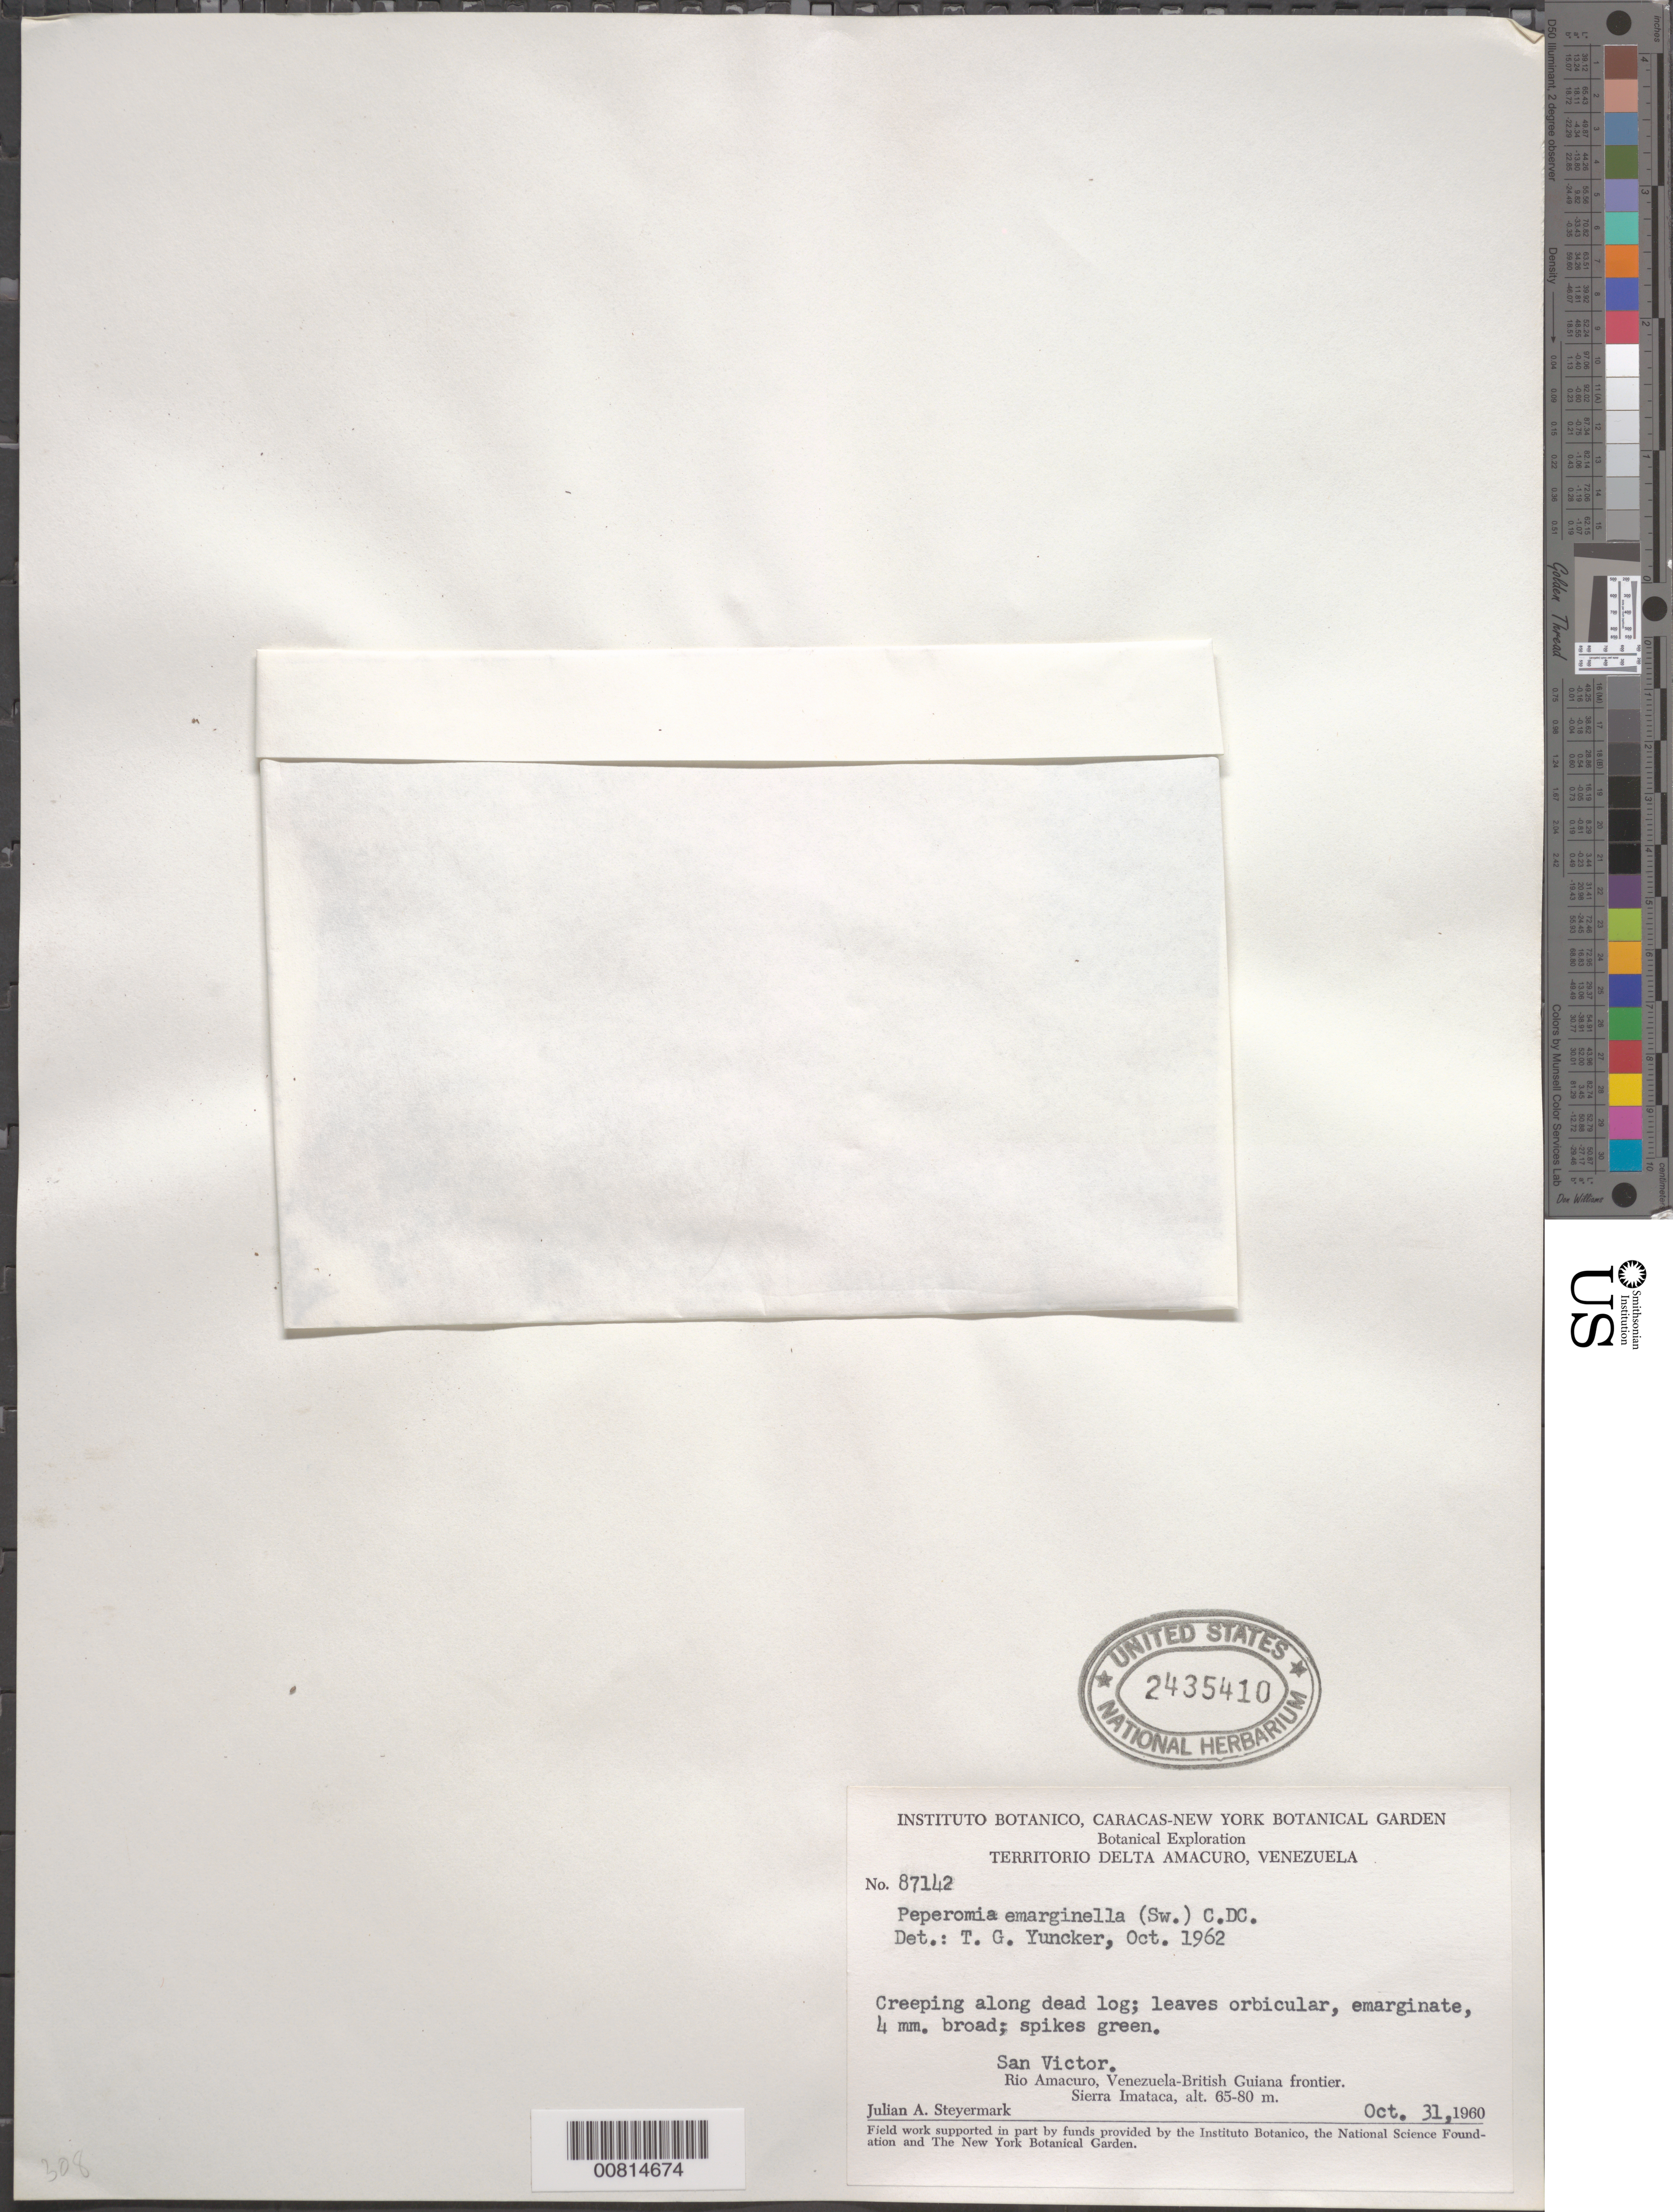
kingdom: Plantae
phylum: Tracheophyta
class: Magnoliopsida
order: Piperales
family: Piperaceae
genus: Peperomia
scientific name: Peperomia emarginella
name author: (Sw. ex Wikstr.) C. DC.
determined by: Yuncker, T. G.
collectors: J. Steyermark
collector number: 87142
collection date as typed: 31-Oct-60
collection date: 1960-10-31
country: Venezuela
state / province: Delta Amacuro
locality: San Victor, Río Amacuro, Venezuela-British Guiana frontier, Sierra Imataca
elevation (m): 65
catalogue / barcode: US 87142